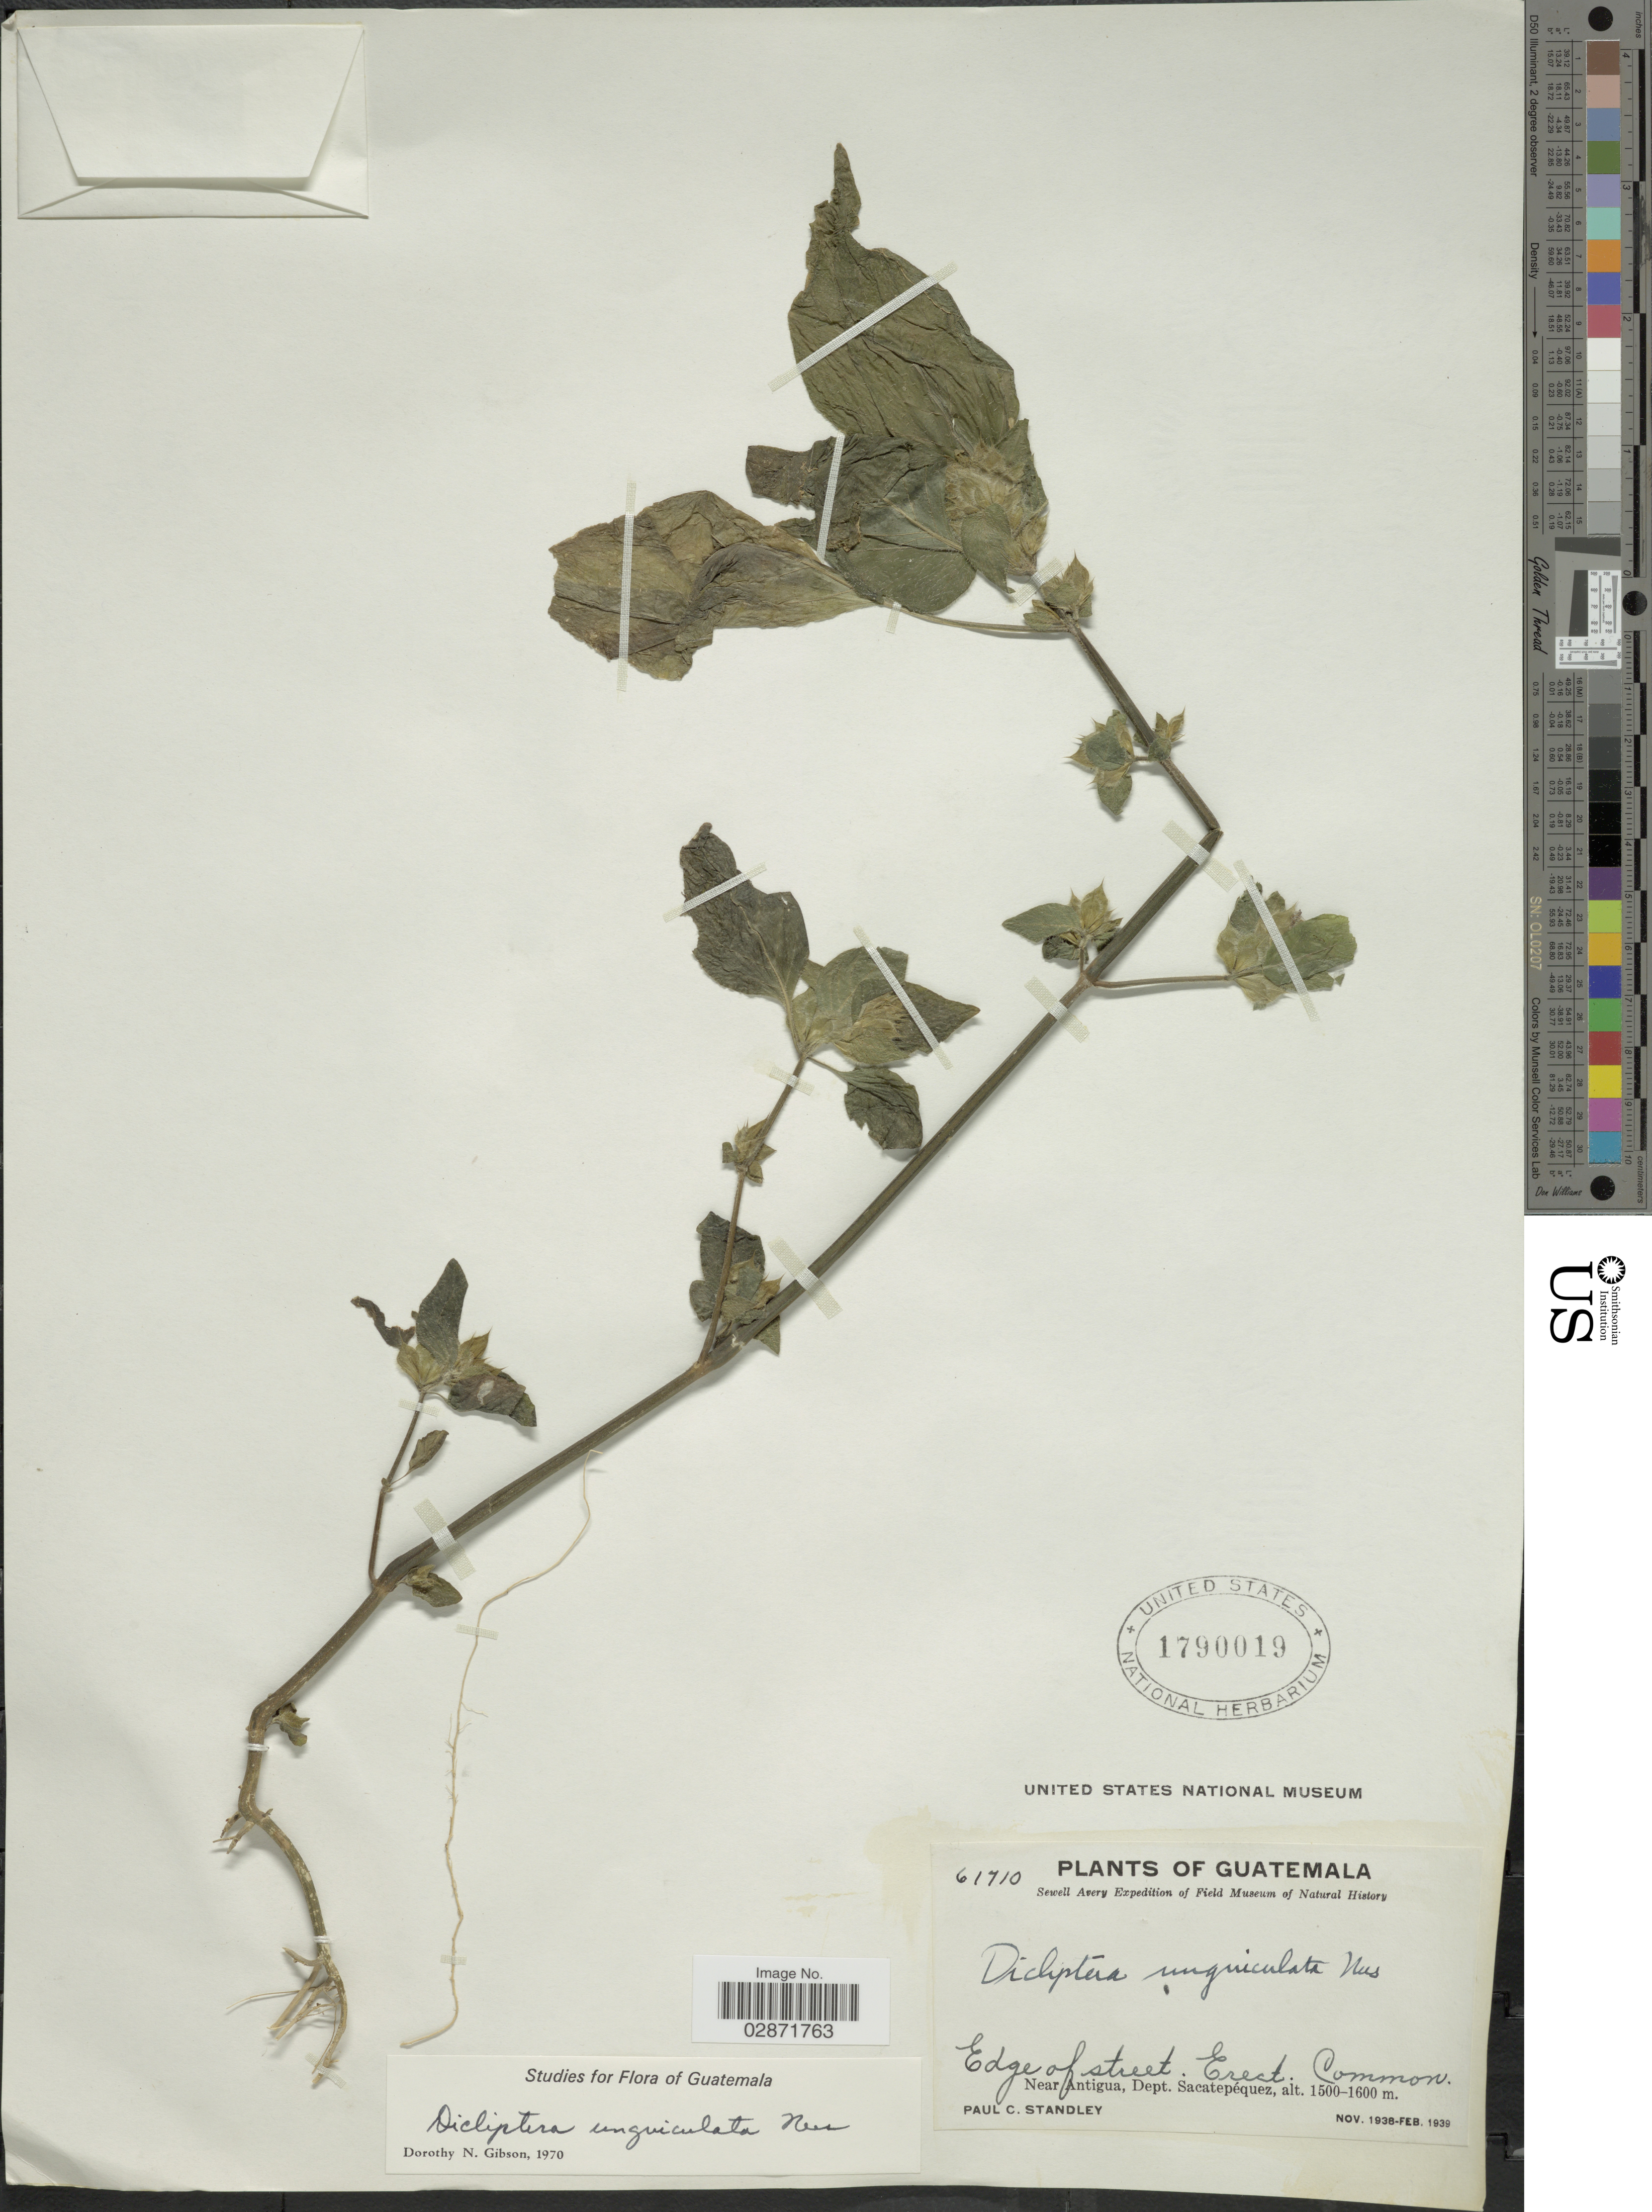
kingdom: Plantae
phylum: Tracheophyta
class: Magnoliopsida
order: Lamiales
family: Acanthaceae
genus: Dicliptera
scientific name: Dicliptera unguiculata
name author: Nees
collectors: P. C. Standley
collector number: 61710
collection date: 1938-11/1939-02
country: Guatemala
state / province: Sacatepéquez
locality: Edge of street, Near Antigua, Dept. Sacatepéquez.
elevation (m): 1500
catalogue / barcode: US 1790019